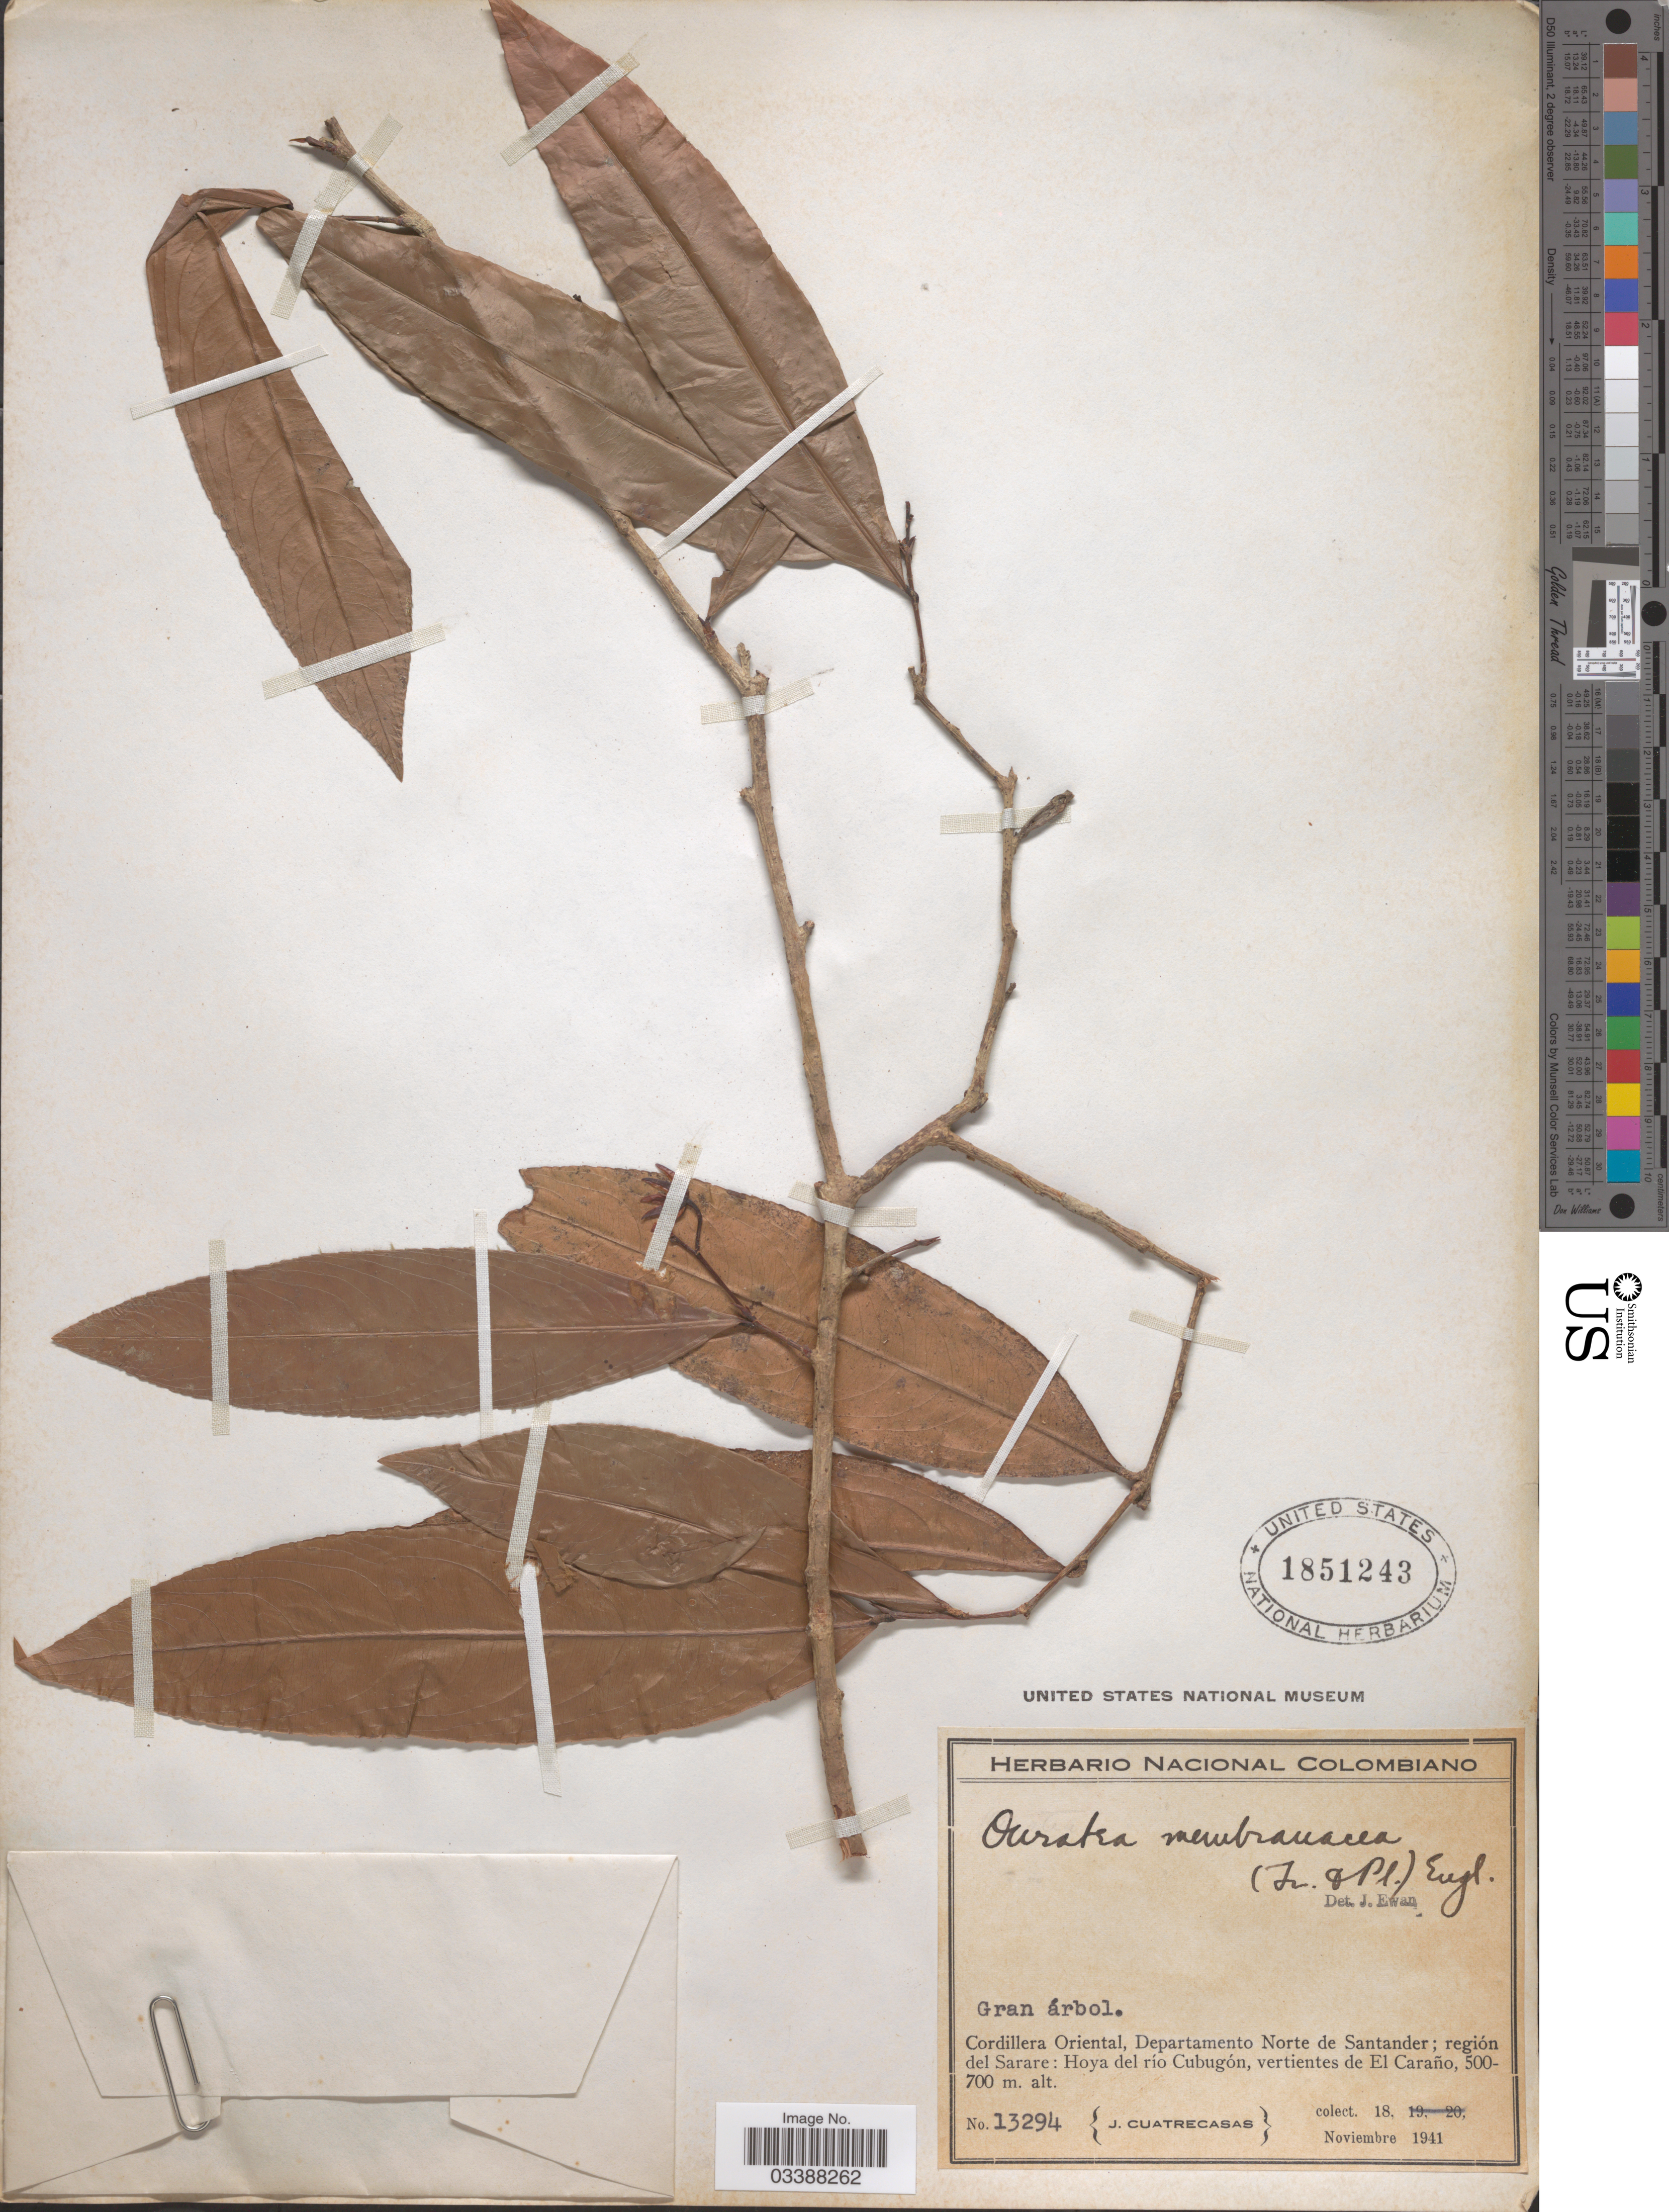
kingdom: Plantae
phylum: Tracheophyta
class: Magnoliopsida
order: Malpighiales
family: Ochnaceae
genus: Ouratea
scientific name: Ouratea membranacea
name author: (Triana & Planch.) Engl.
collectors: J. Cuatrecasas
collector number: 13294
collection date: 1941-11-18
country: Colombia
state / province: Norte de Santander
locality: Cordillera Oriental, Departamento Norte de Santander; región del Sarare: Hoya del río Cubugón, vertientes de El Caraño.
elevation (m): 500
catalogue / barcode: US 1851243